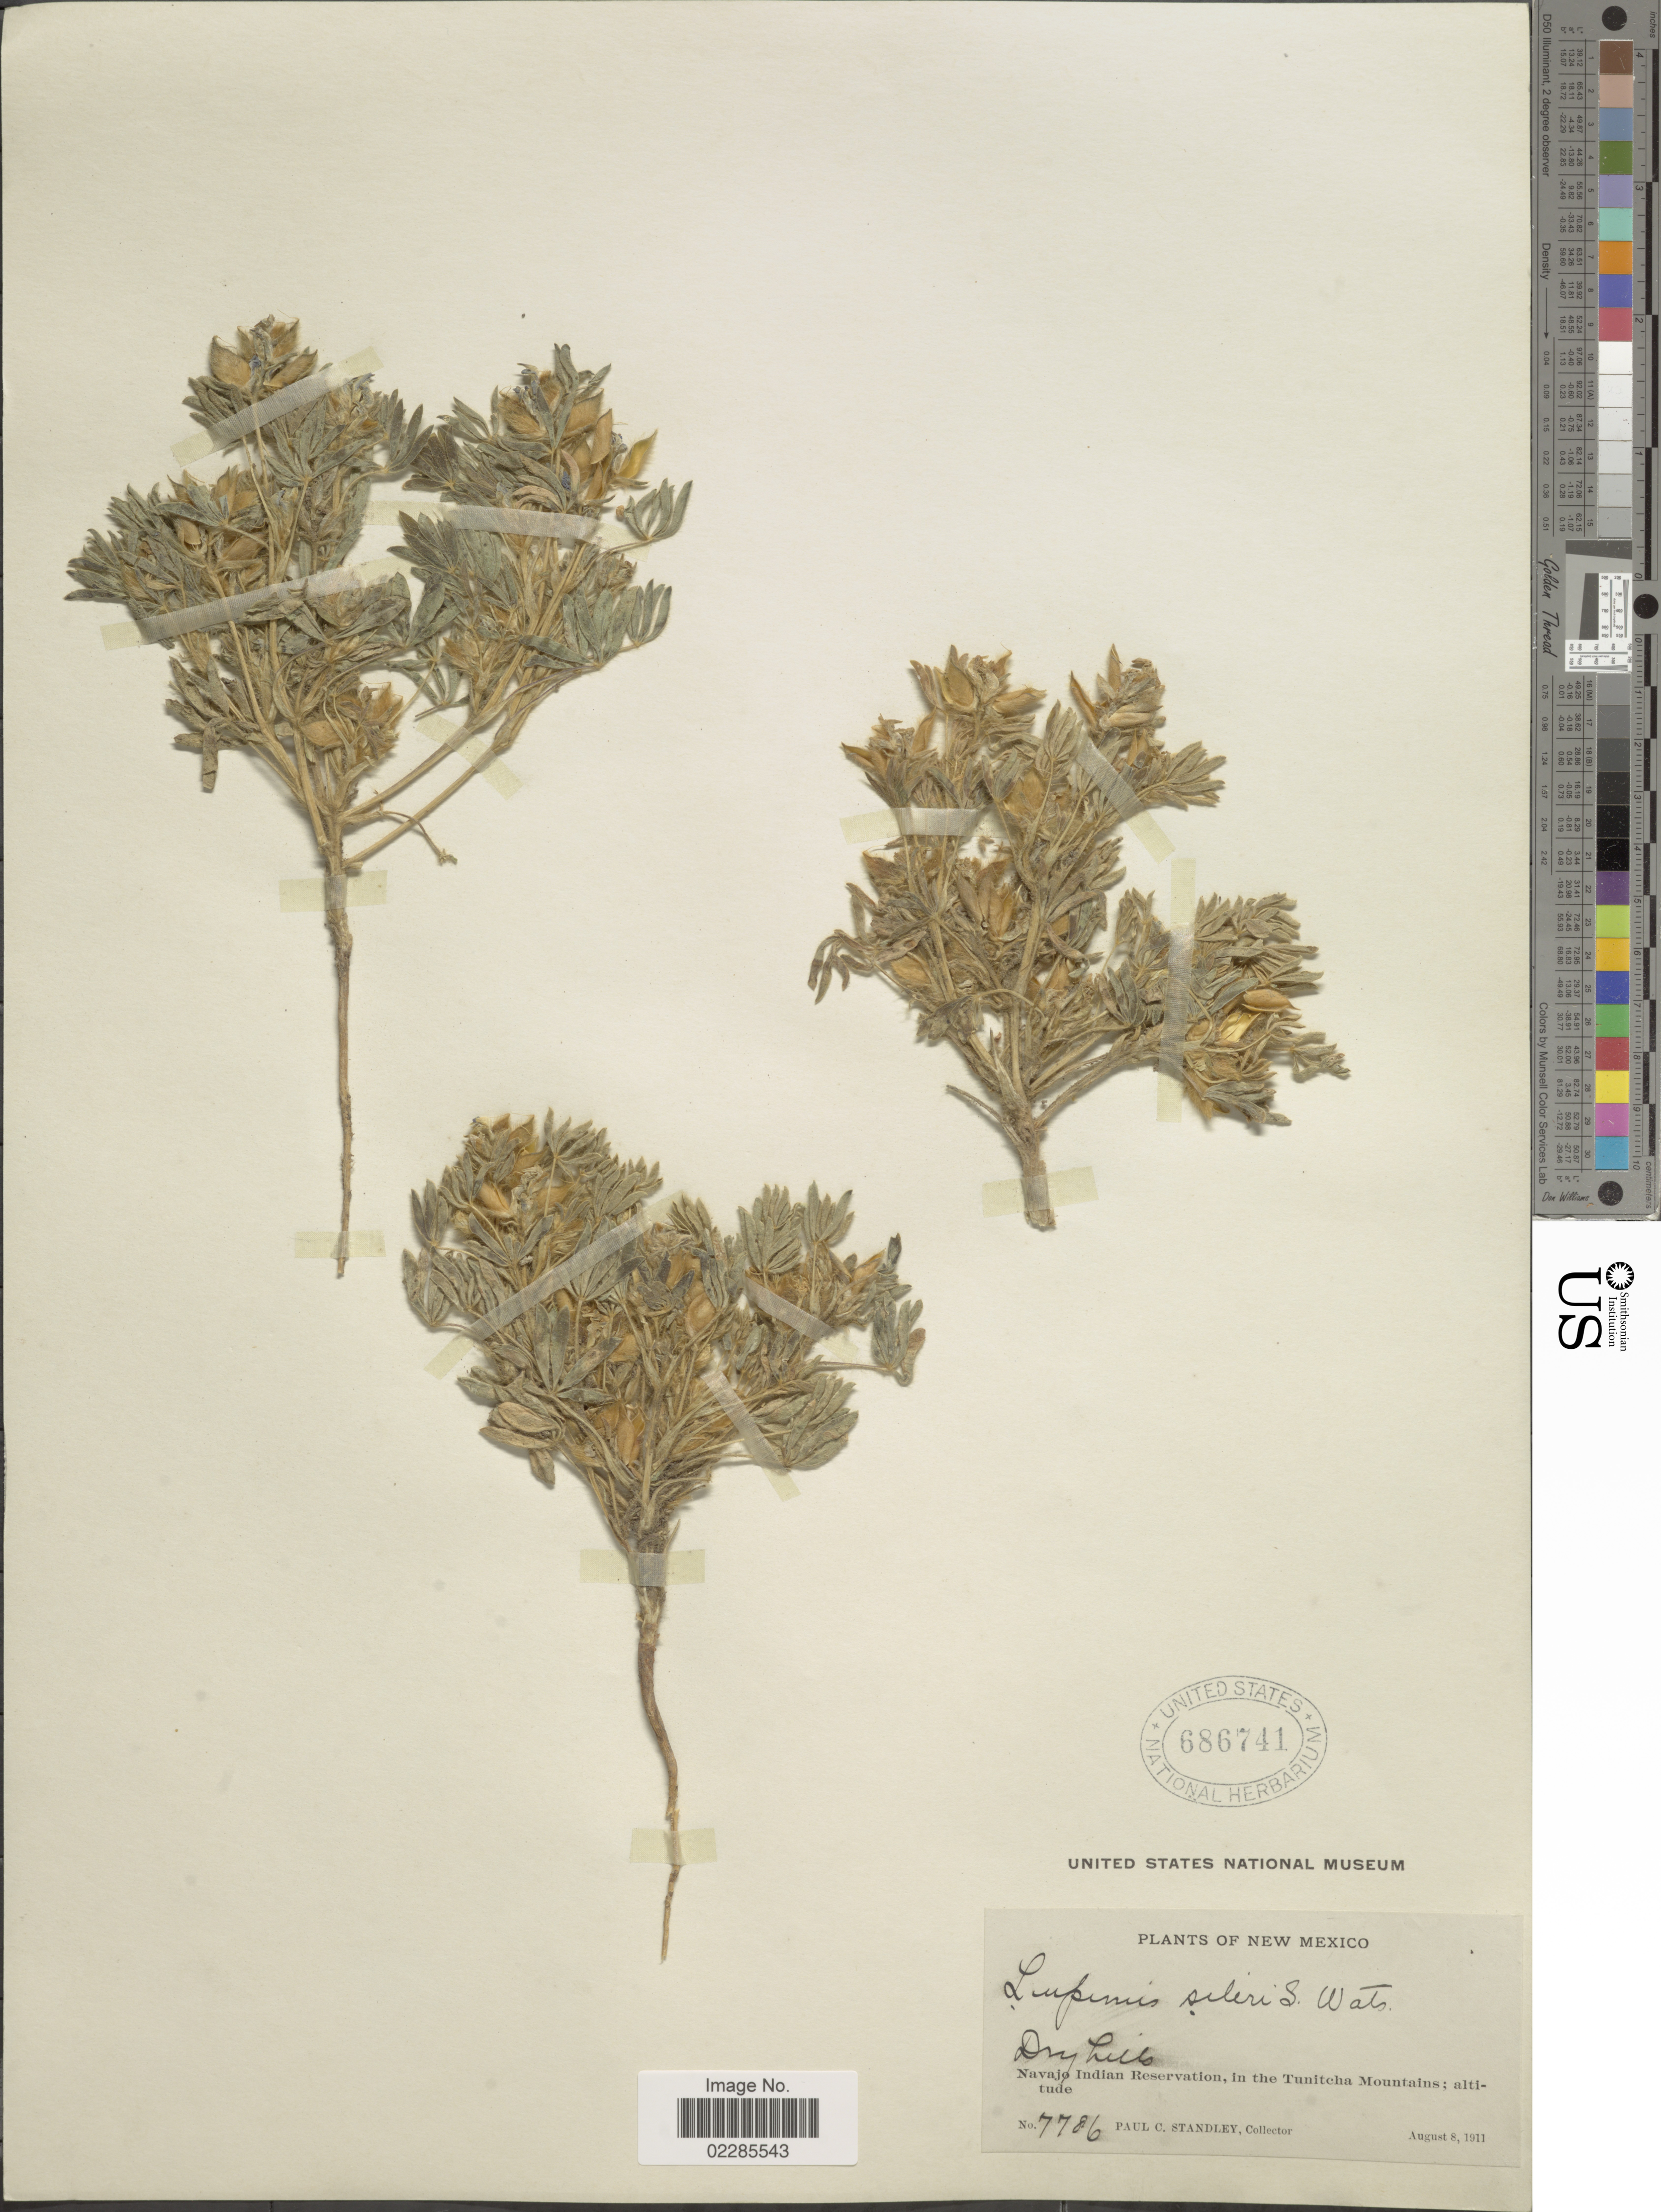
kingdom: Plantae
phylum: Tracheophyta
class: Magnoliopsida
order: Fabales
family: Fabaceae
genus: Lupinus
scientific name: Lupinus kingii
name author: S. Watson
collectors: P. C. Standley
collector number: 7786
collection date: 1911-08-08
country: United States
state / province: New Mexico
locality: Dry hill, Navajo Indian Reservation, in the Tunitcha Mountains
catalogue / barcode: US 686741